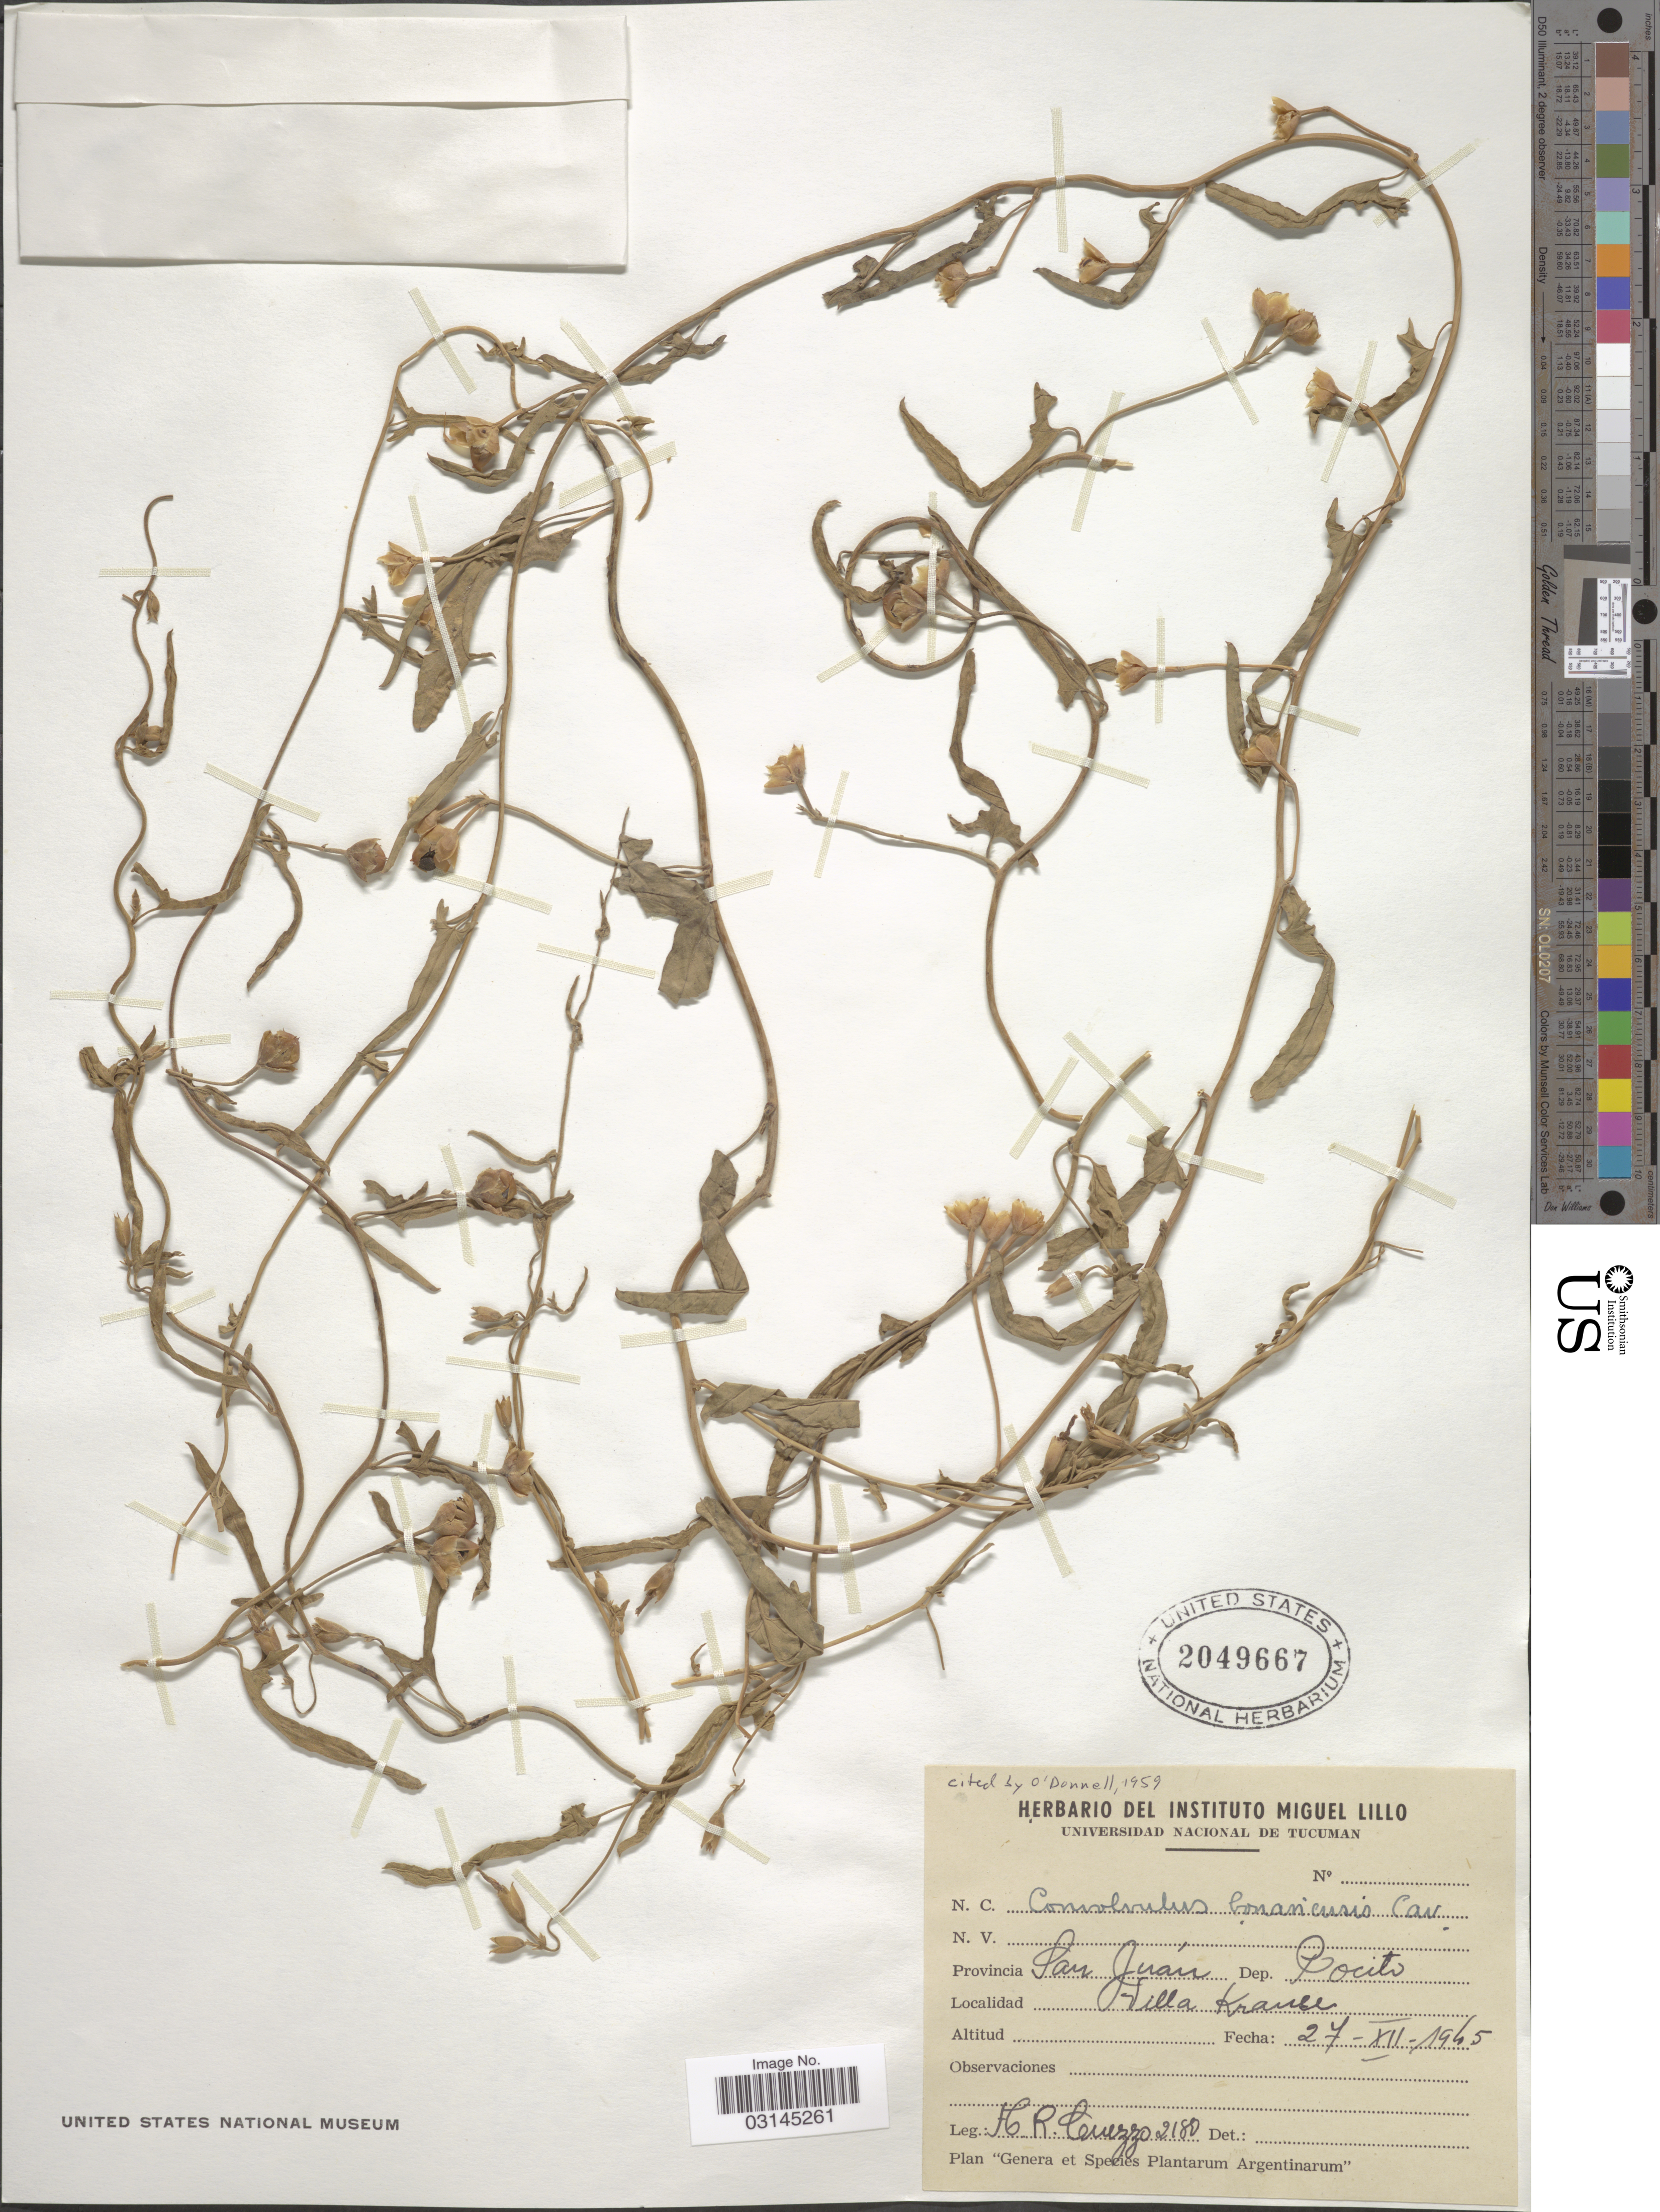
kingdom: Plantae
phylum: Tracheophyta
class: Magnoliopsida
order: Solanales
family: Convolvulaceae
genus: Convolvulus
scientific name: Convolvulus bonariensis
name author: Cav.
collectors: A. Cuezzo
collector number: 2180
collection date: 1965-12-27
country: Argentina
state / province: San Juan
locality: Dep. Pocito, Villa Kranee.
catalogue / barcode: US 2049667